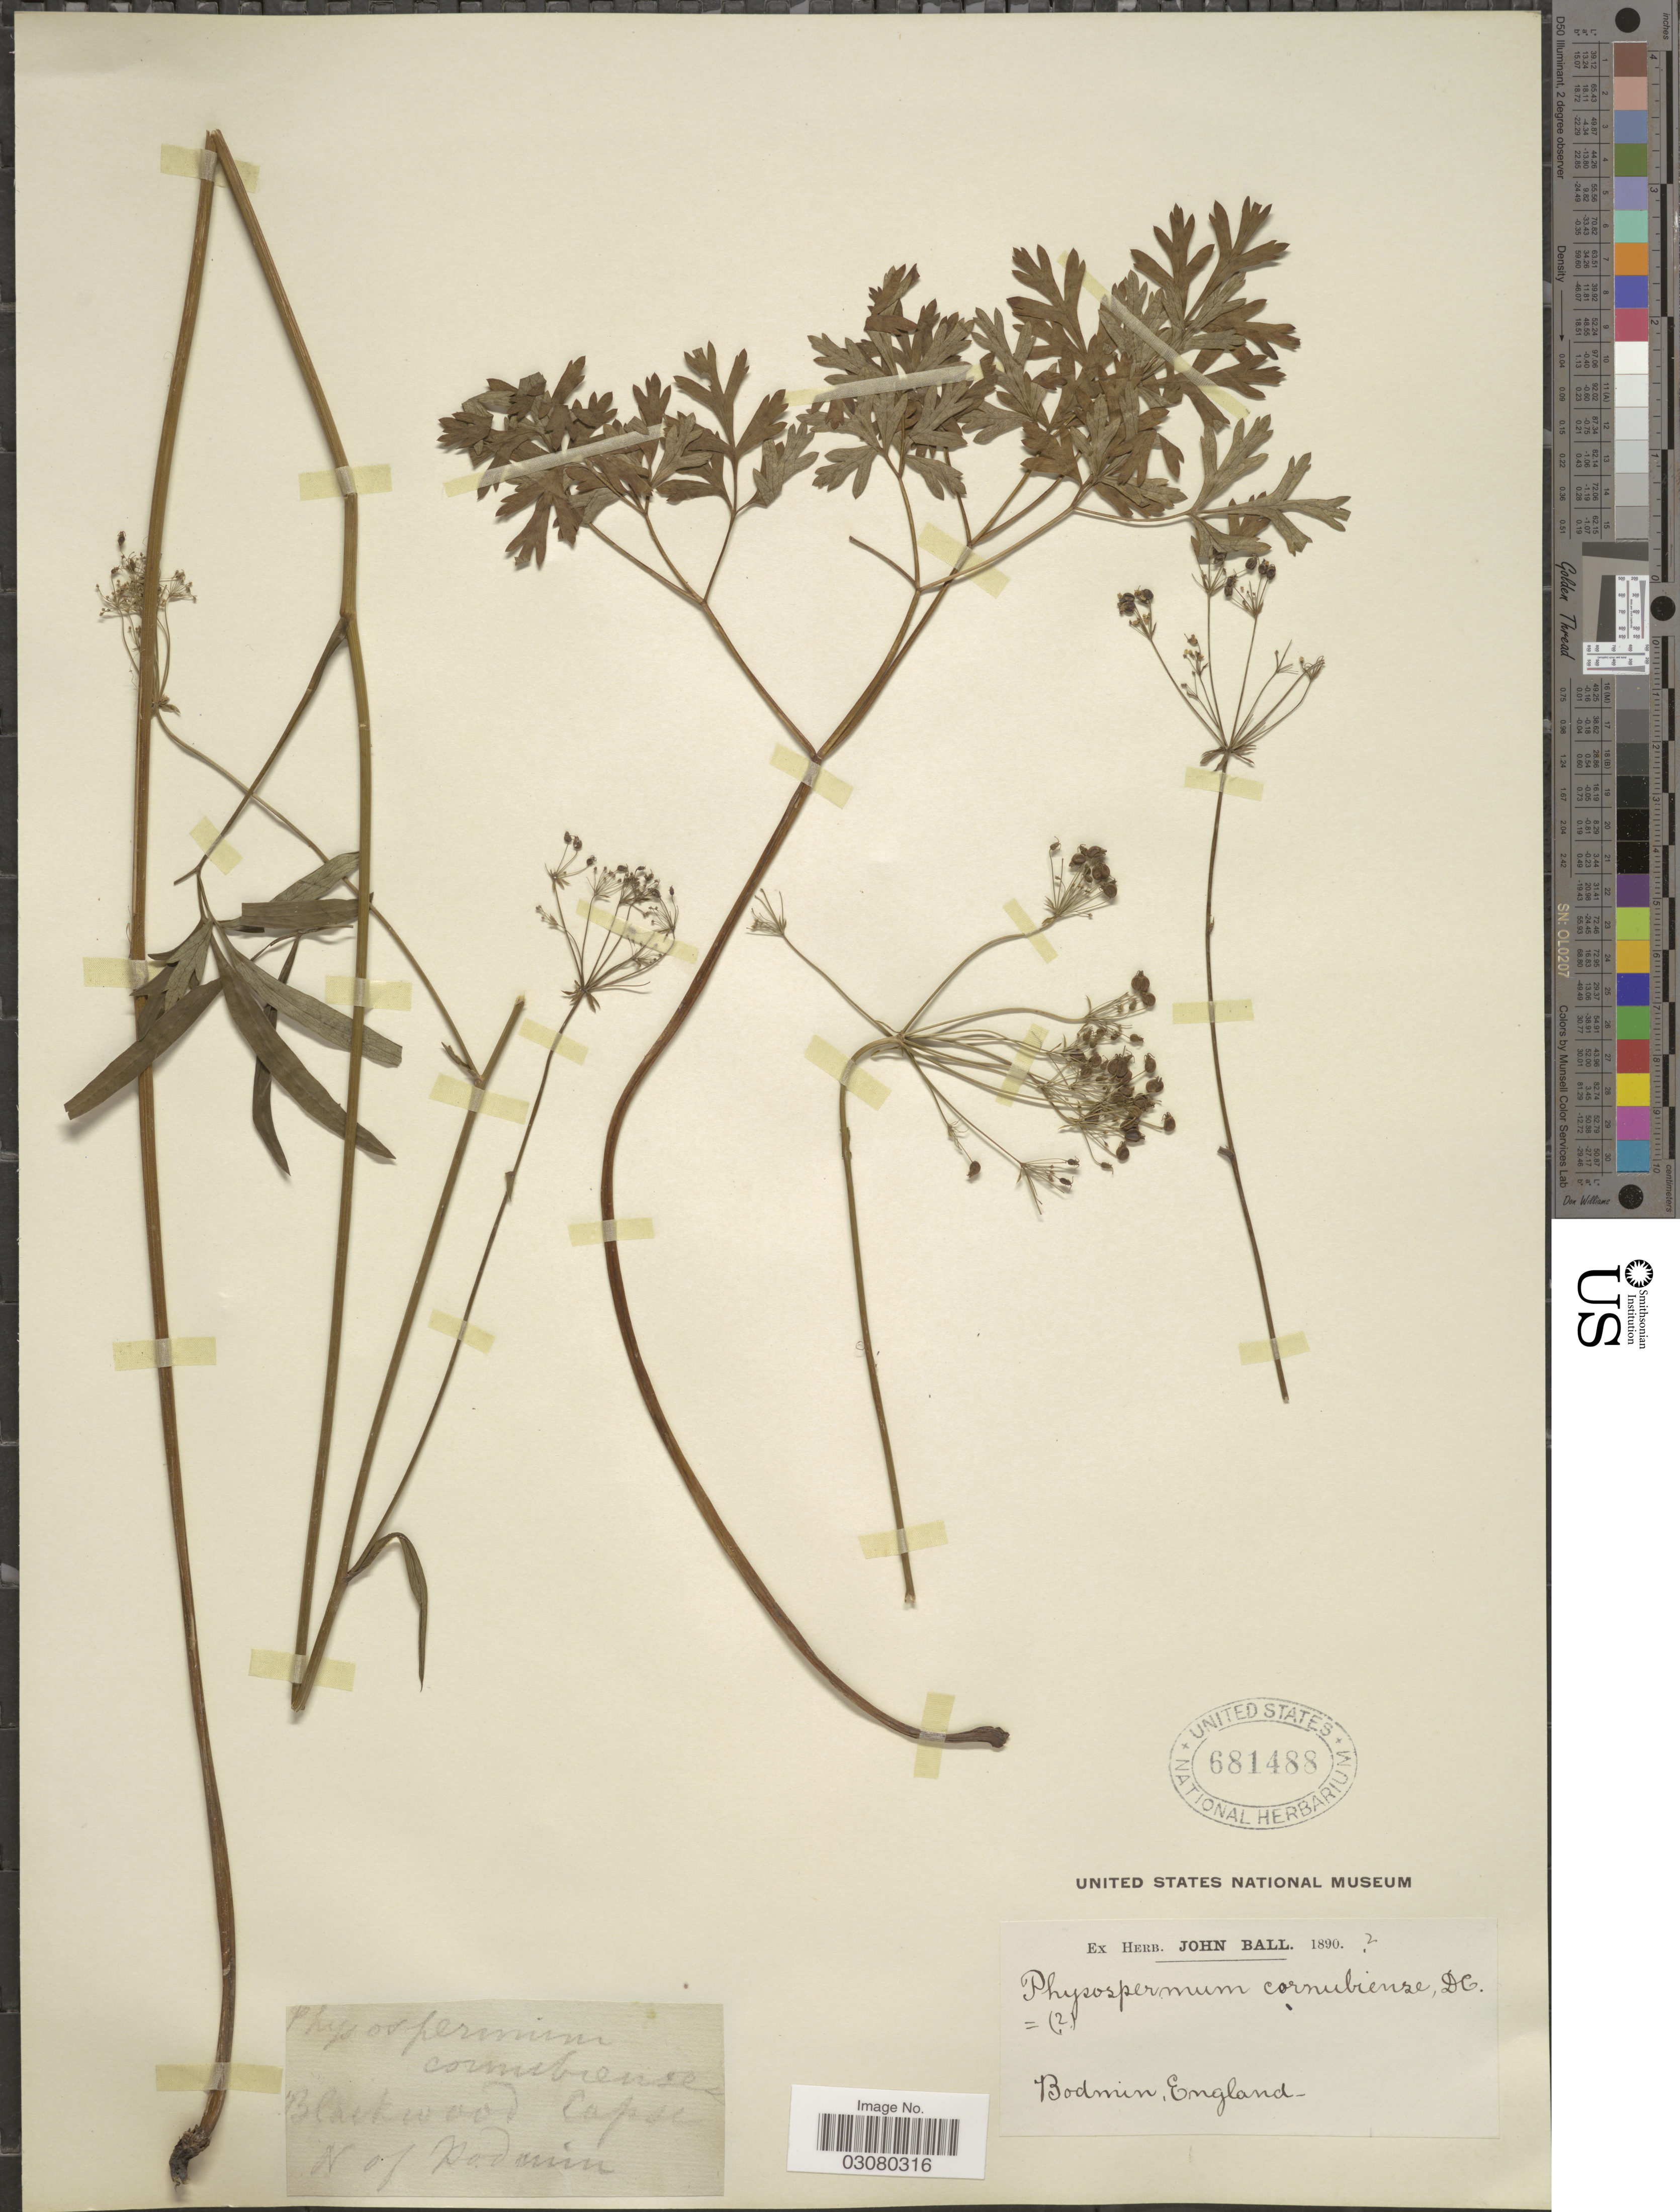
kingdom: Plantae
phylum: Tracheophyta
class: Magnoliopsida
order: Apiales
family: Apiaceae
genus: Physospermum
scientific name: Physospermum cornubiense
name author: (L.) DC.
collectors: ex herb. John Ball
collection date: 1890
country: United Kingdom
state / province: England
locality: Bodmin. Blackwood Copse N of Bodmin.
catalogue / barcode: US 681488